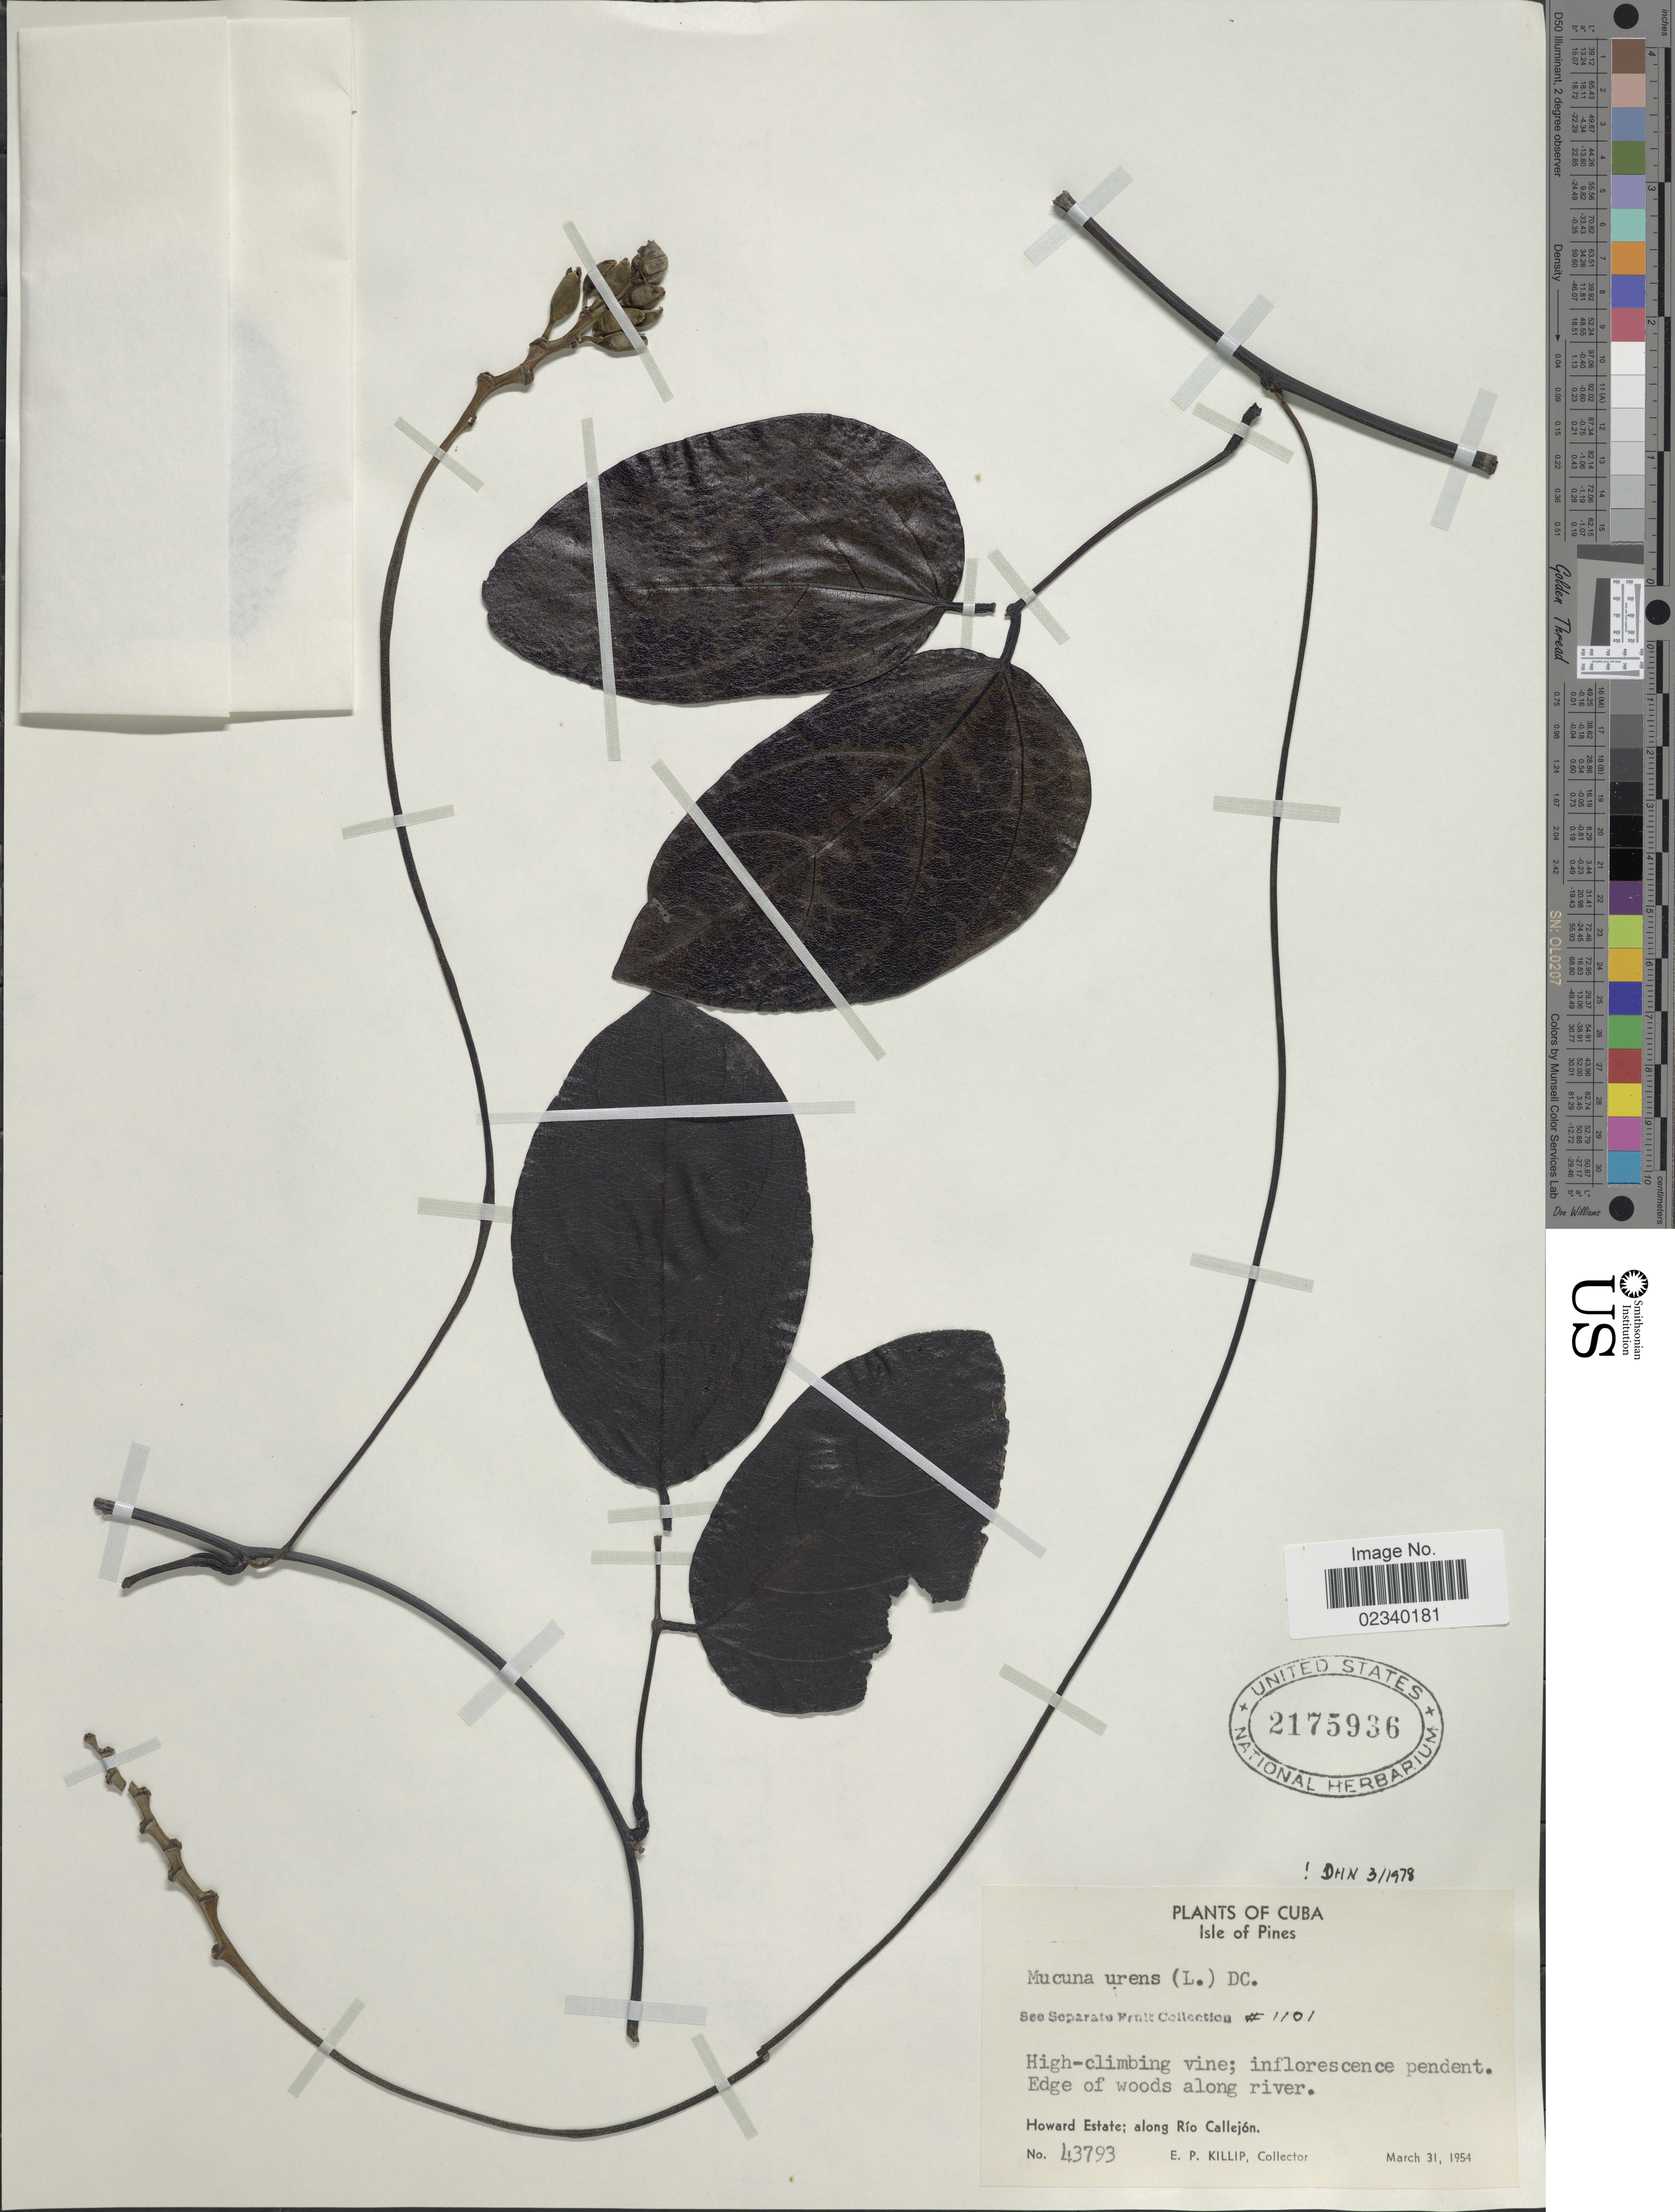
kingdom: Plantae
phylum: Tracheophyta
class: Magnoliopsida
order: Fabales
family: Fabaceae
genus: Mucuna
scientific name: Mucuna urens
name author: (L.) Medik.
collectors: E. P. Killip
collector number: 43793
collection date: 1954-03-31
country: Cuba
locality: Isle of Pines. Howard Estate; along Rio Callejon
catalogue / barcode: US 2175936